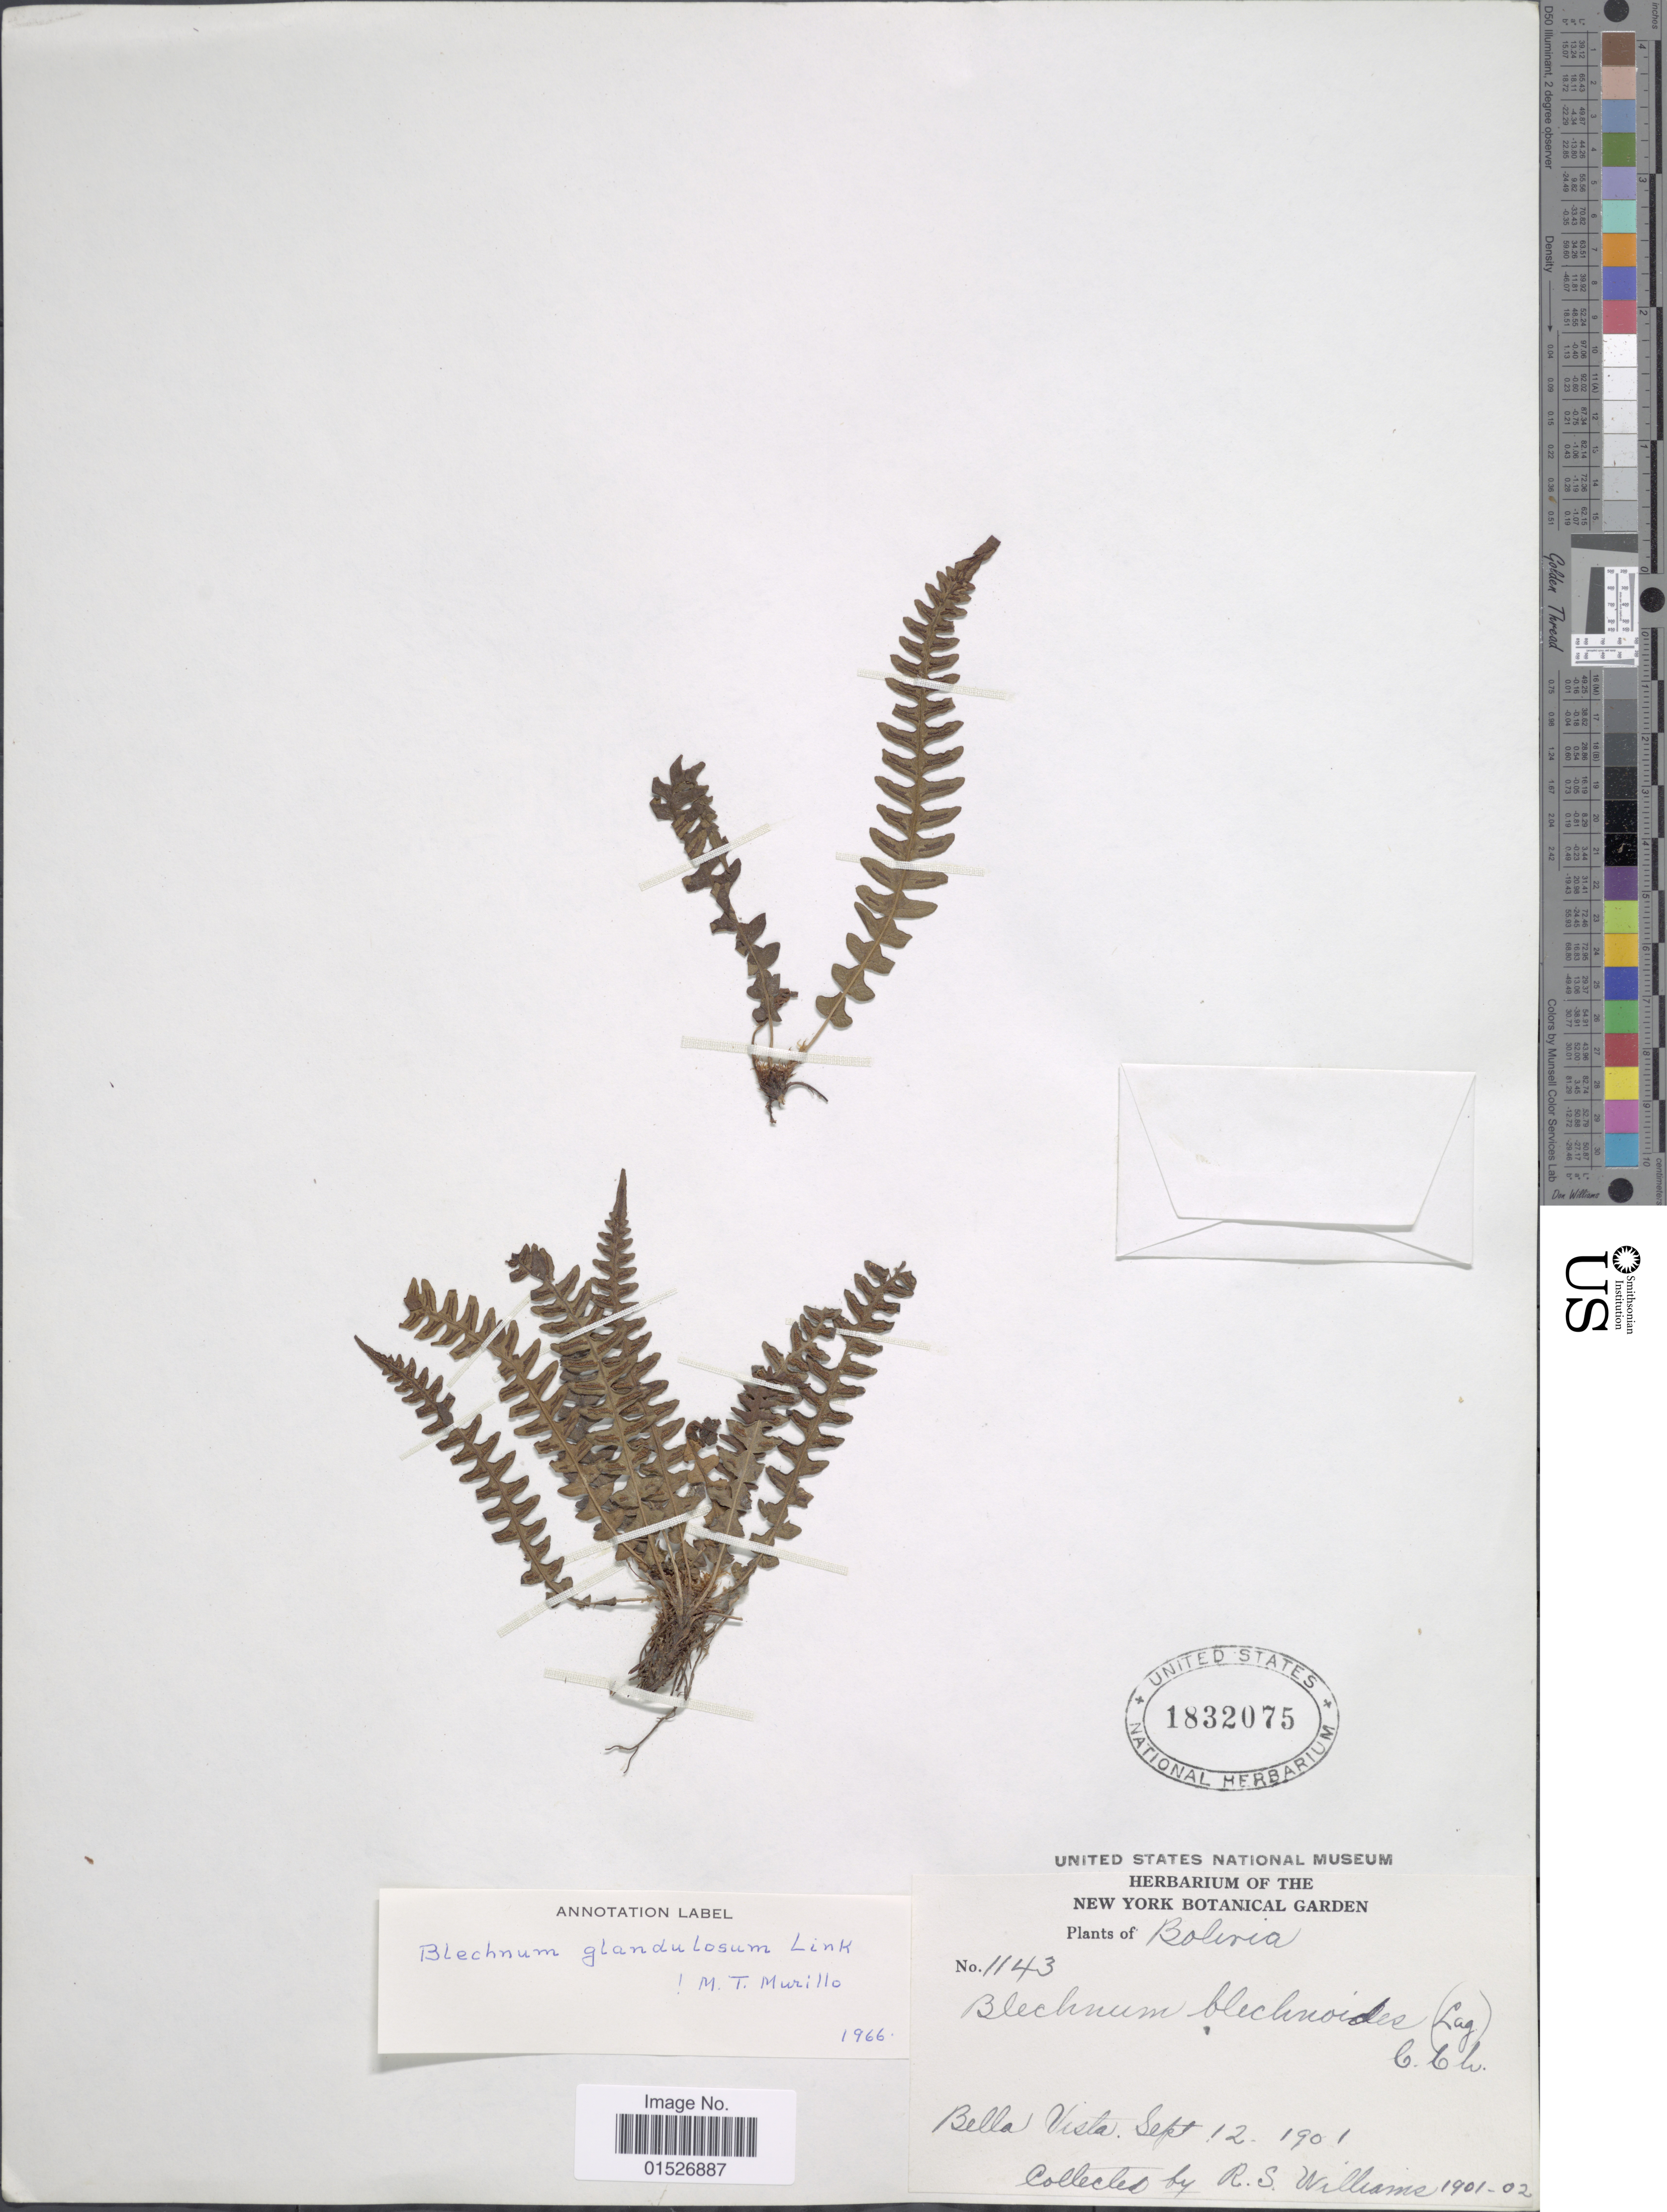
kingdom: Plantae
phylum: Tracheophyta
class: Polypodiopsida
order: Polypodiales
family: Blechnaceae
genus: Blechnum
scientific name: Blechnum polypodioides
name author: Raddi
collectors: R. S. Williams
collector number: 1143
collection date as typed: Sept. 12, 1901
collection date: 1901-09-12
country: Bolivia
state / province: La Páz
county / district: Larecaja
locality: Bella Vista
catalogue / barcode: US 1832075